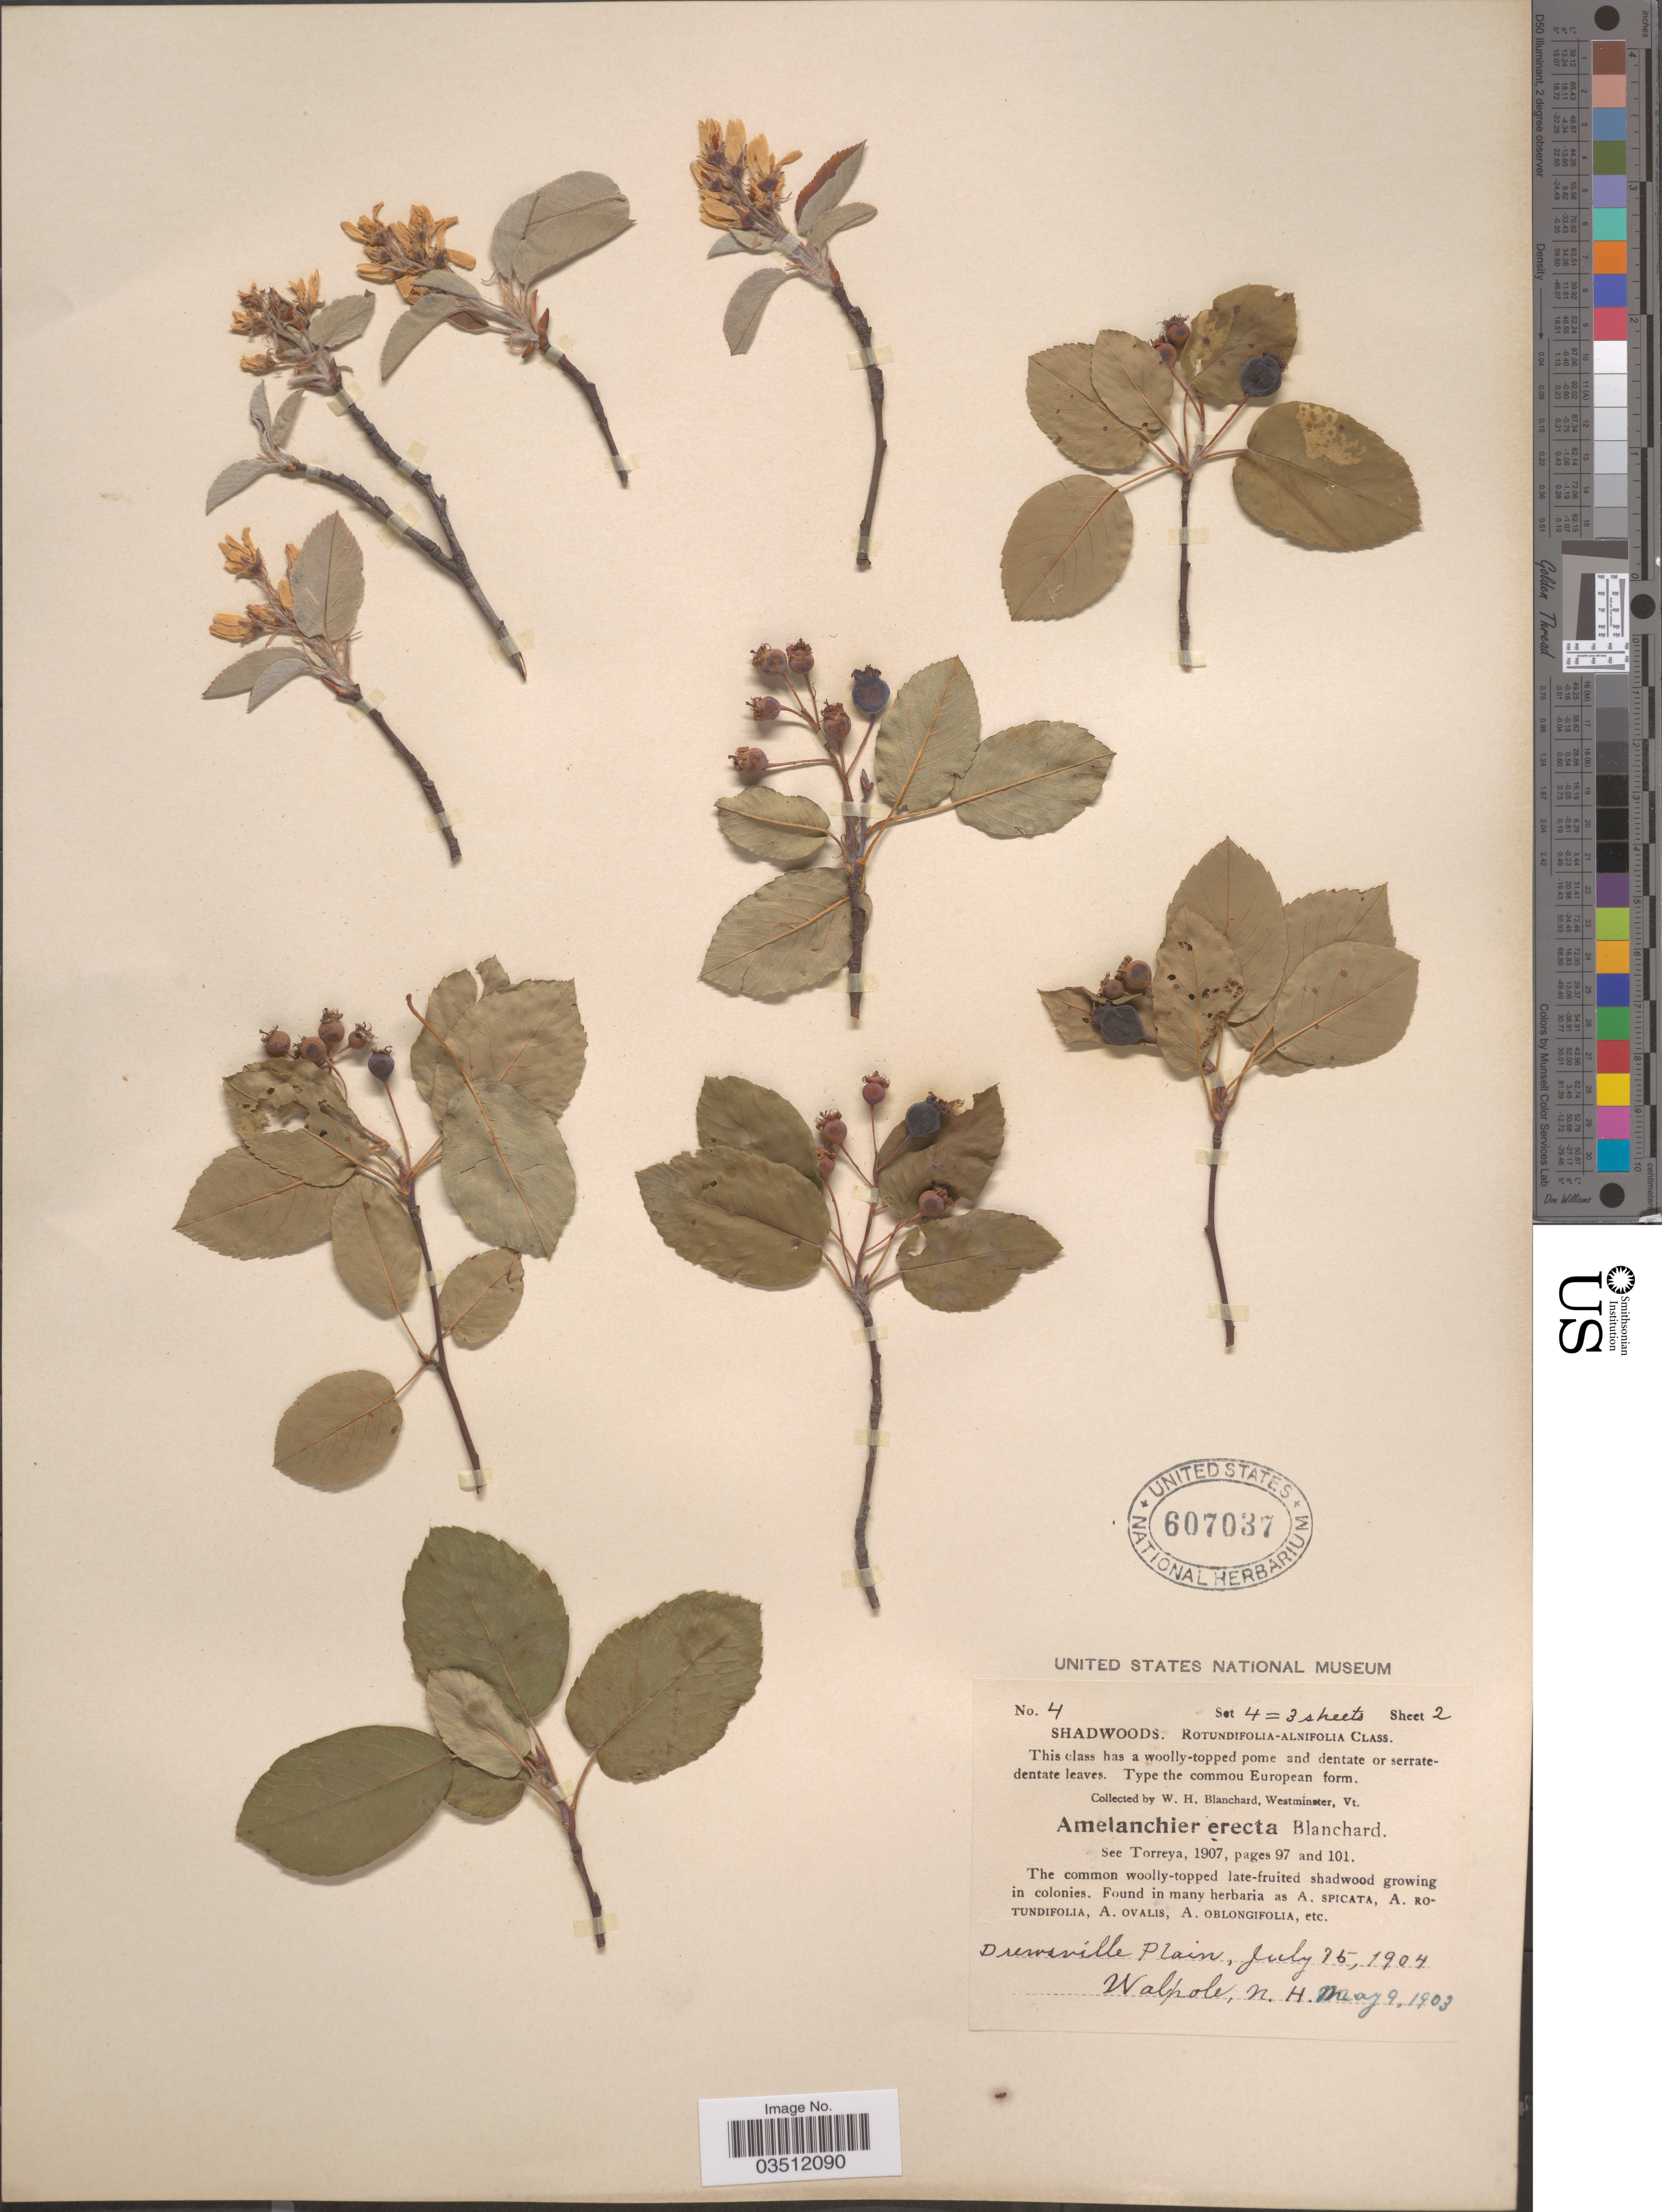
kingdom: Plantae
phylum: Tracheophyta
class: Magnoliopsida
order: Rosales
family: Rosaceae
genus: Amelanchier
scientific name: Amelanchier erecta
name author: Blanch.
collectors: W. H. Blanchard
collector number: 4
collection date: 1903-05-09/1904-07-15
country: United States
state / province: New Hampshire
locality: Drewsville Plain. Walpole.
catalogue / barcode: US 607037